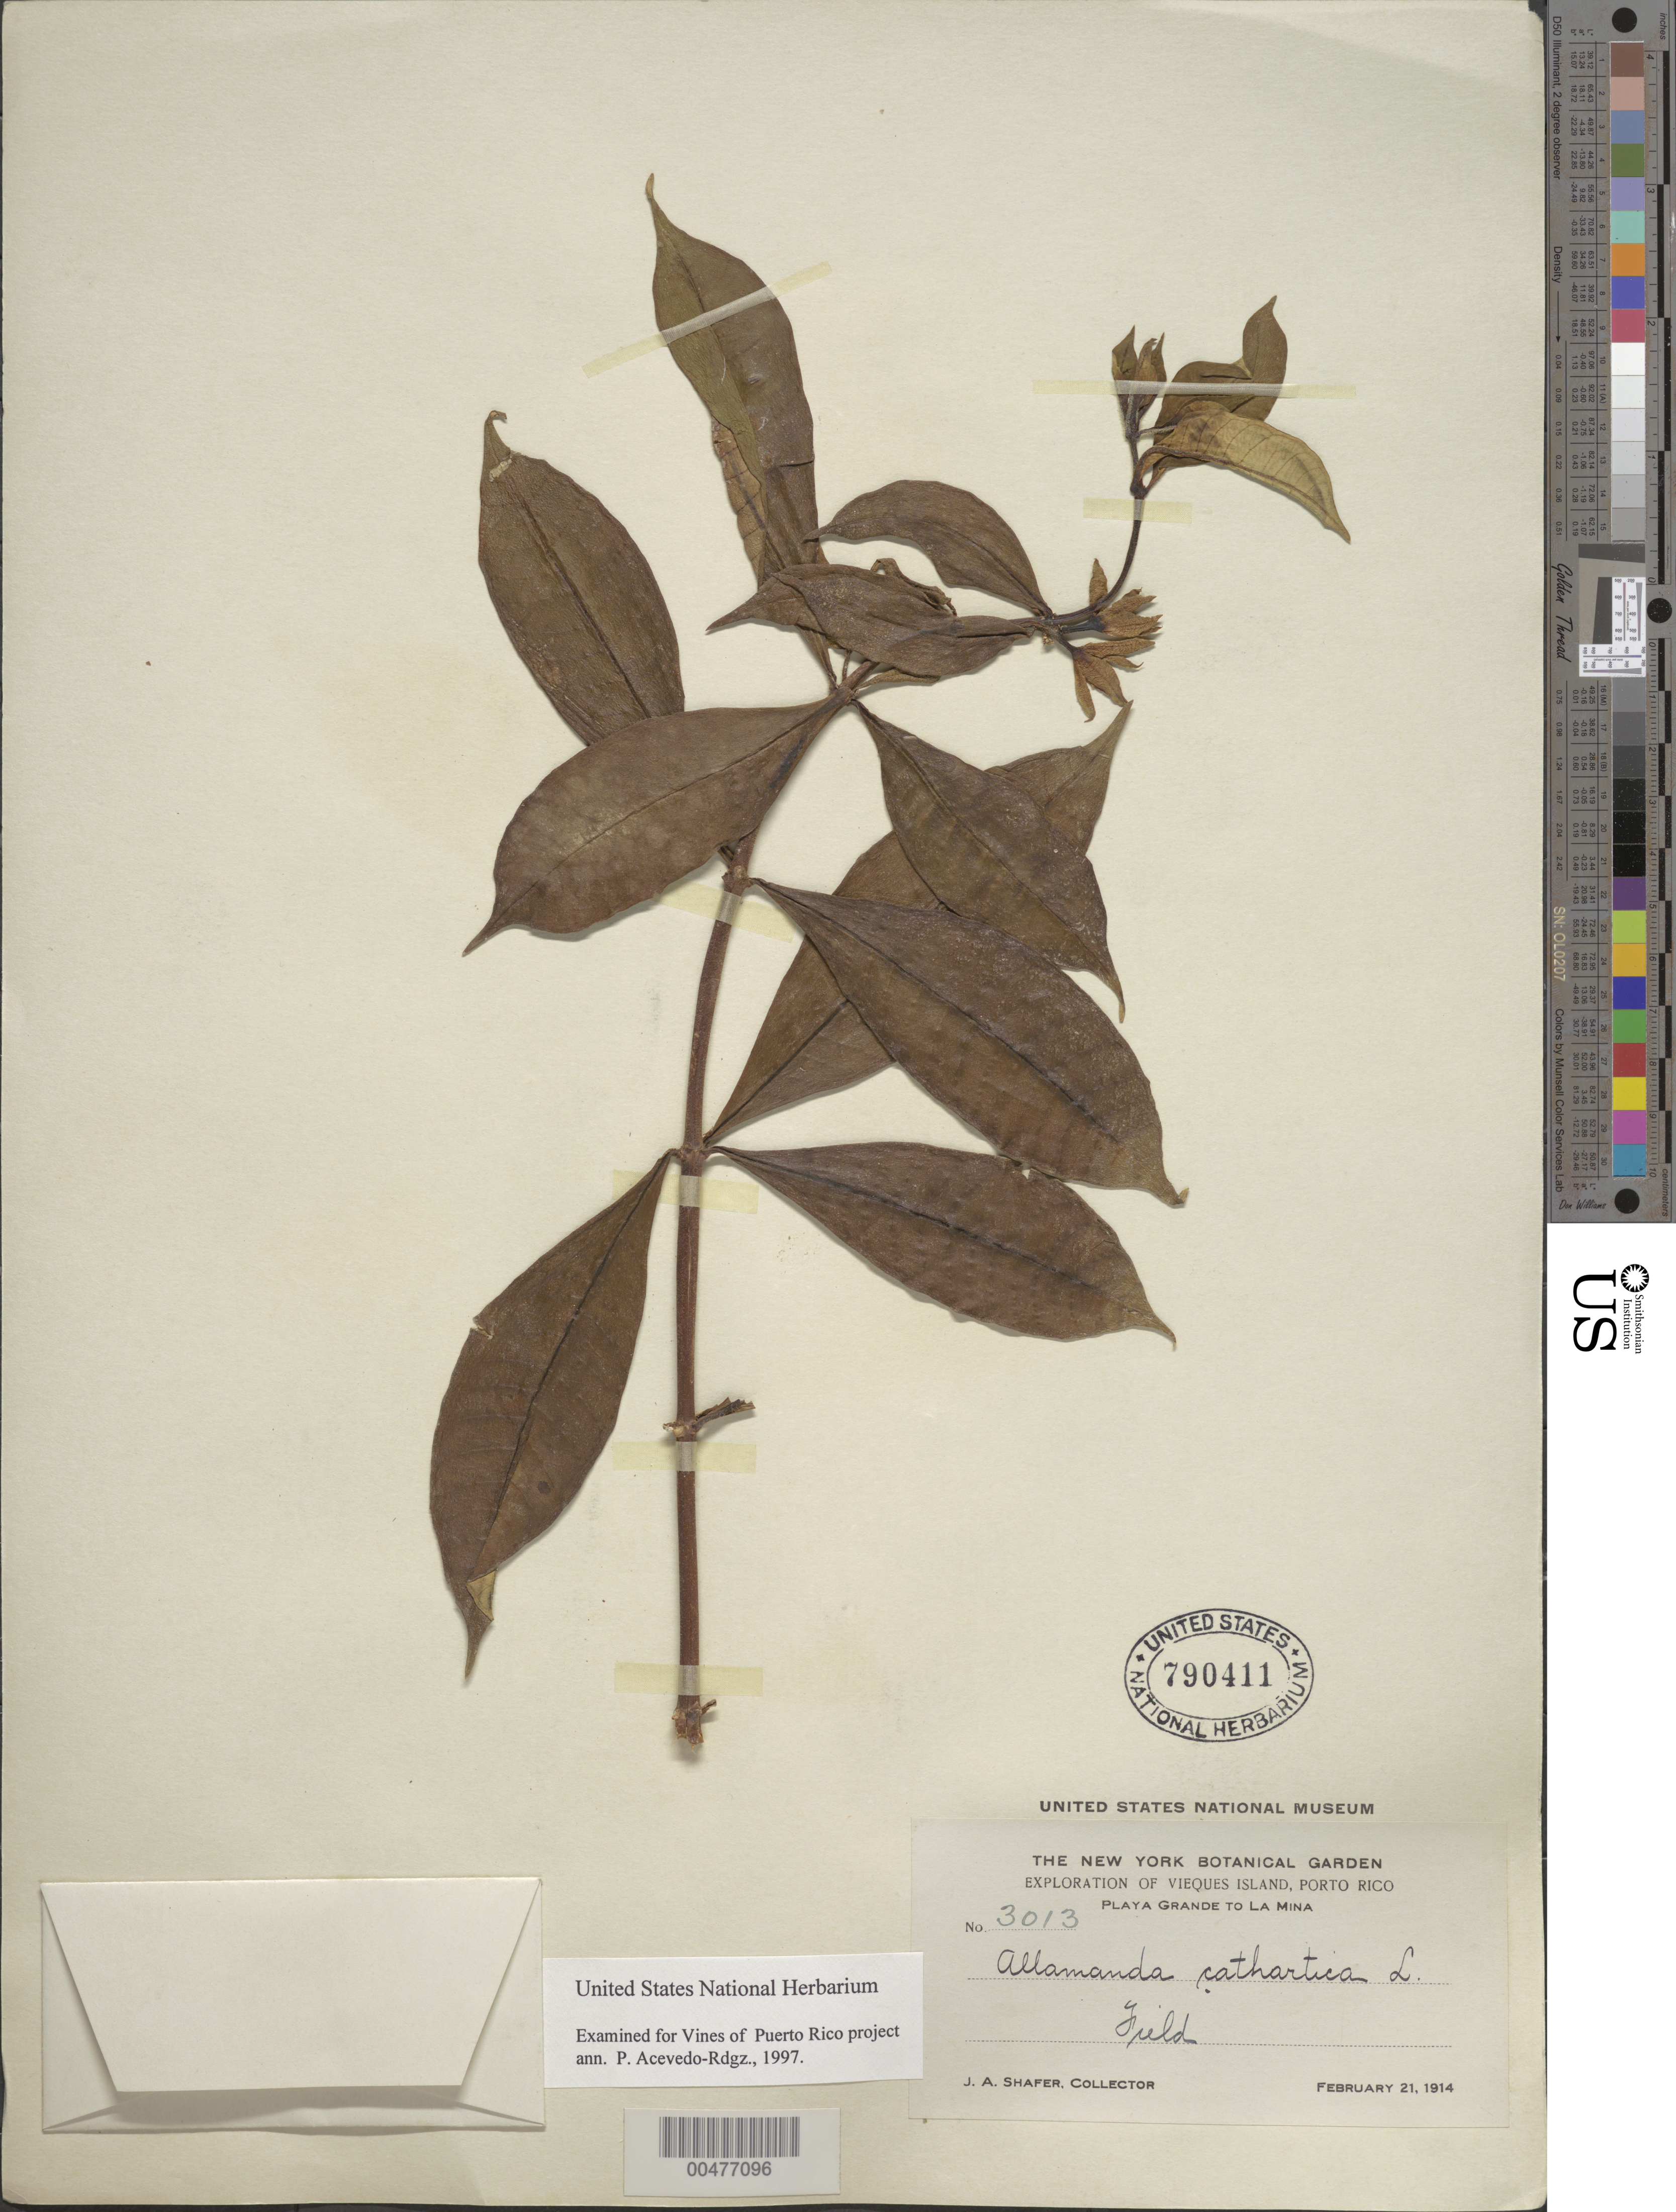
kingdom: Plantae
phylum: Tracheophyta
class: Magnoliopsida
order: Gentianales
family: Apocynaceae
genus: Allamanda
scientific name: Allamanda cathartica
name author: L.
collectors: J. A. Shafer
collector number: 3013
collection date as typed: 21 Feb 1914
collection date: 1914-02-21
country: Puerto Rico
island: Greater Antilles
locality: Playa Grande to La Mina. Field.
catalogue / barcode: US 790411